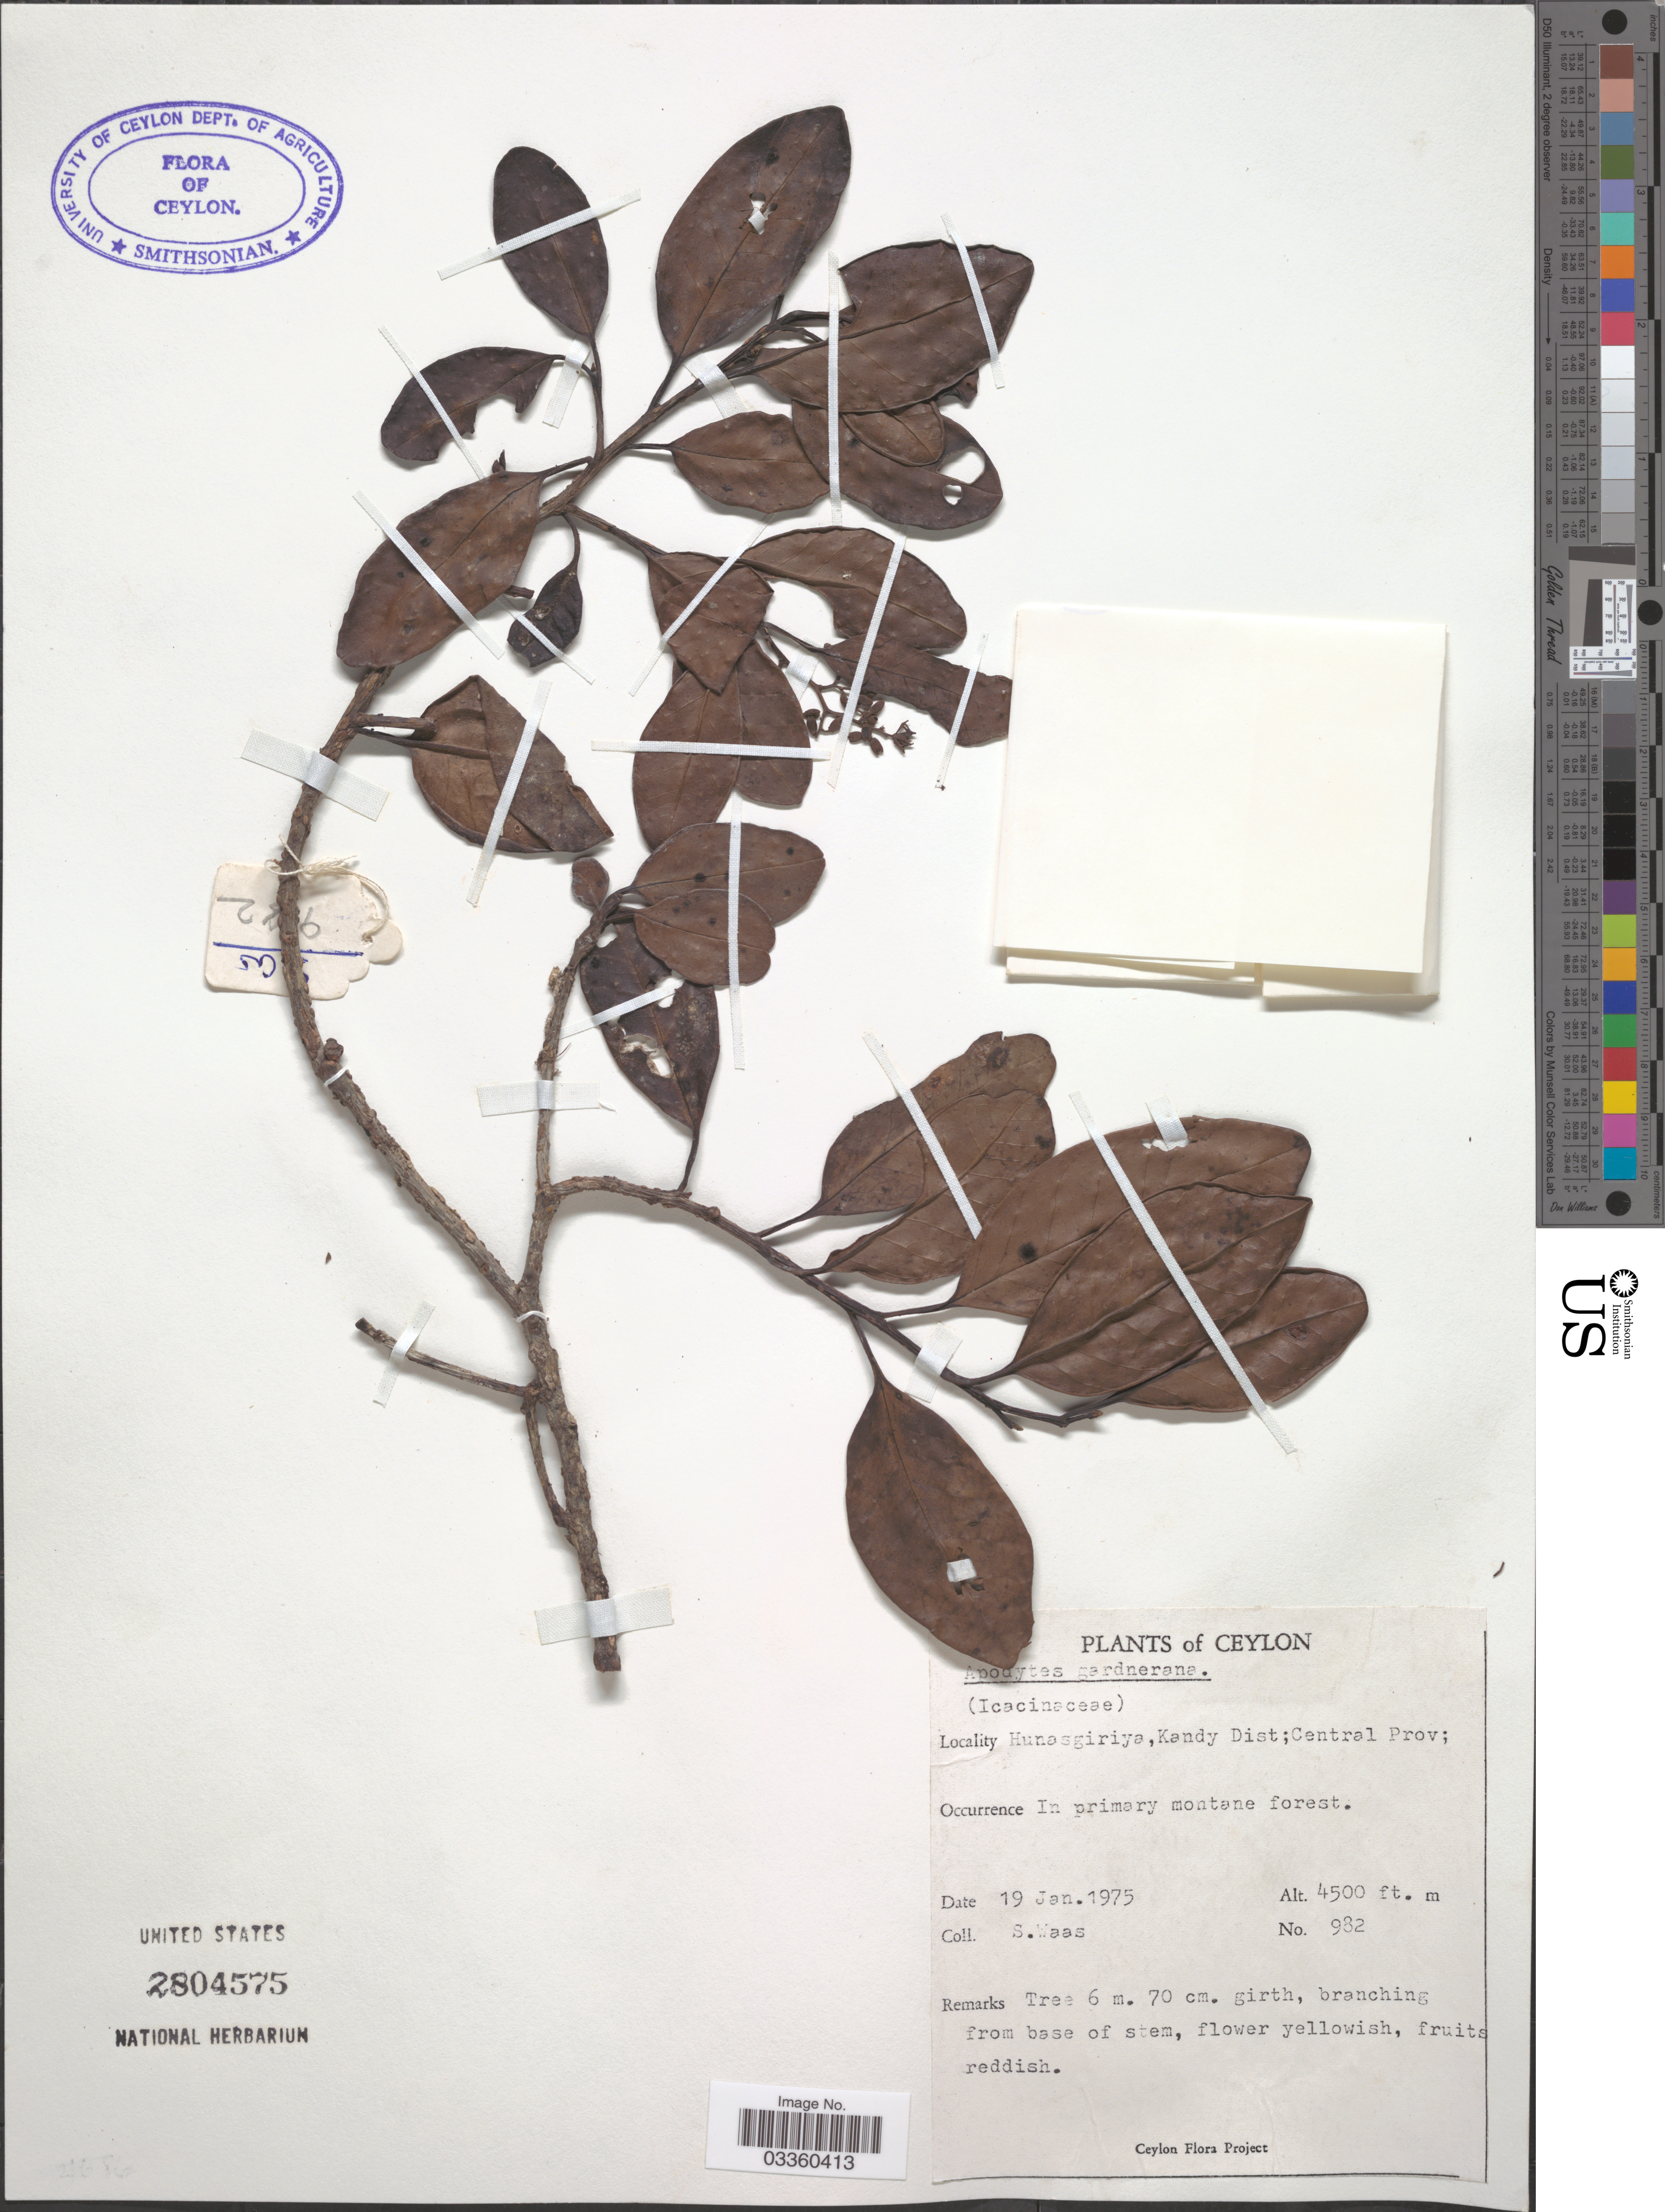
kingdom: Plantae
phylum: Tracheophyta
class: Magnoliopsida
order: Metteniusales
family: Metteniusaceae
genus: Apodytes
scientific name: Apodytes gardneriana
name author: Miers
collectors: S. Waas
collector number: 982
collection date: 1975-01-19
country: Sri Lanka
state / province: Central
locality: Ceylon. Hunasgiriya, Kandy Dist.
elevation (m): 1372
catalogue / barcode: US 2804575